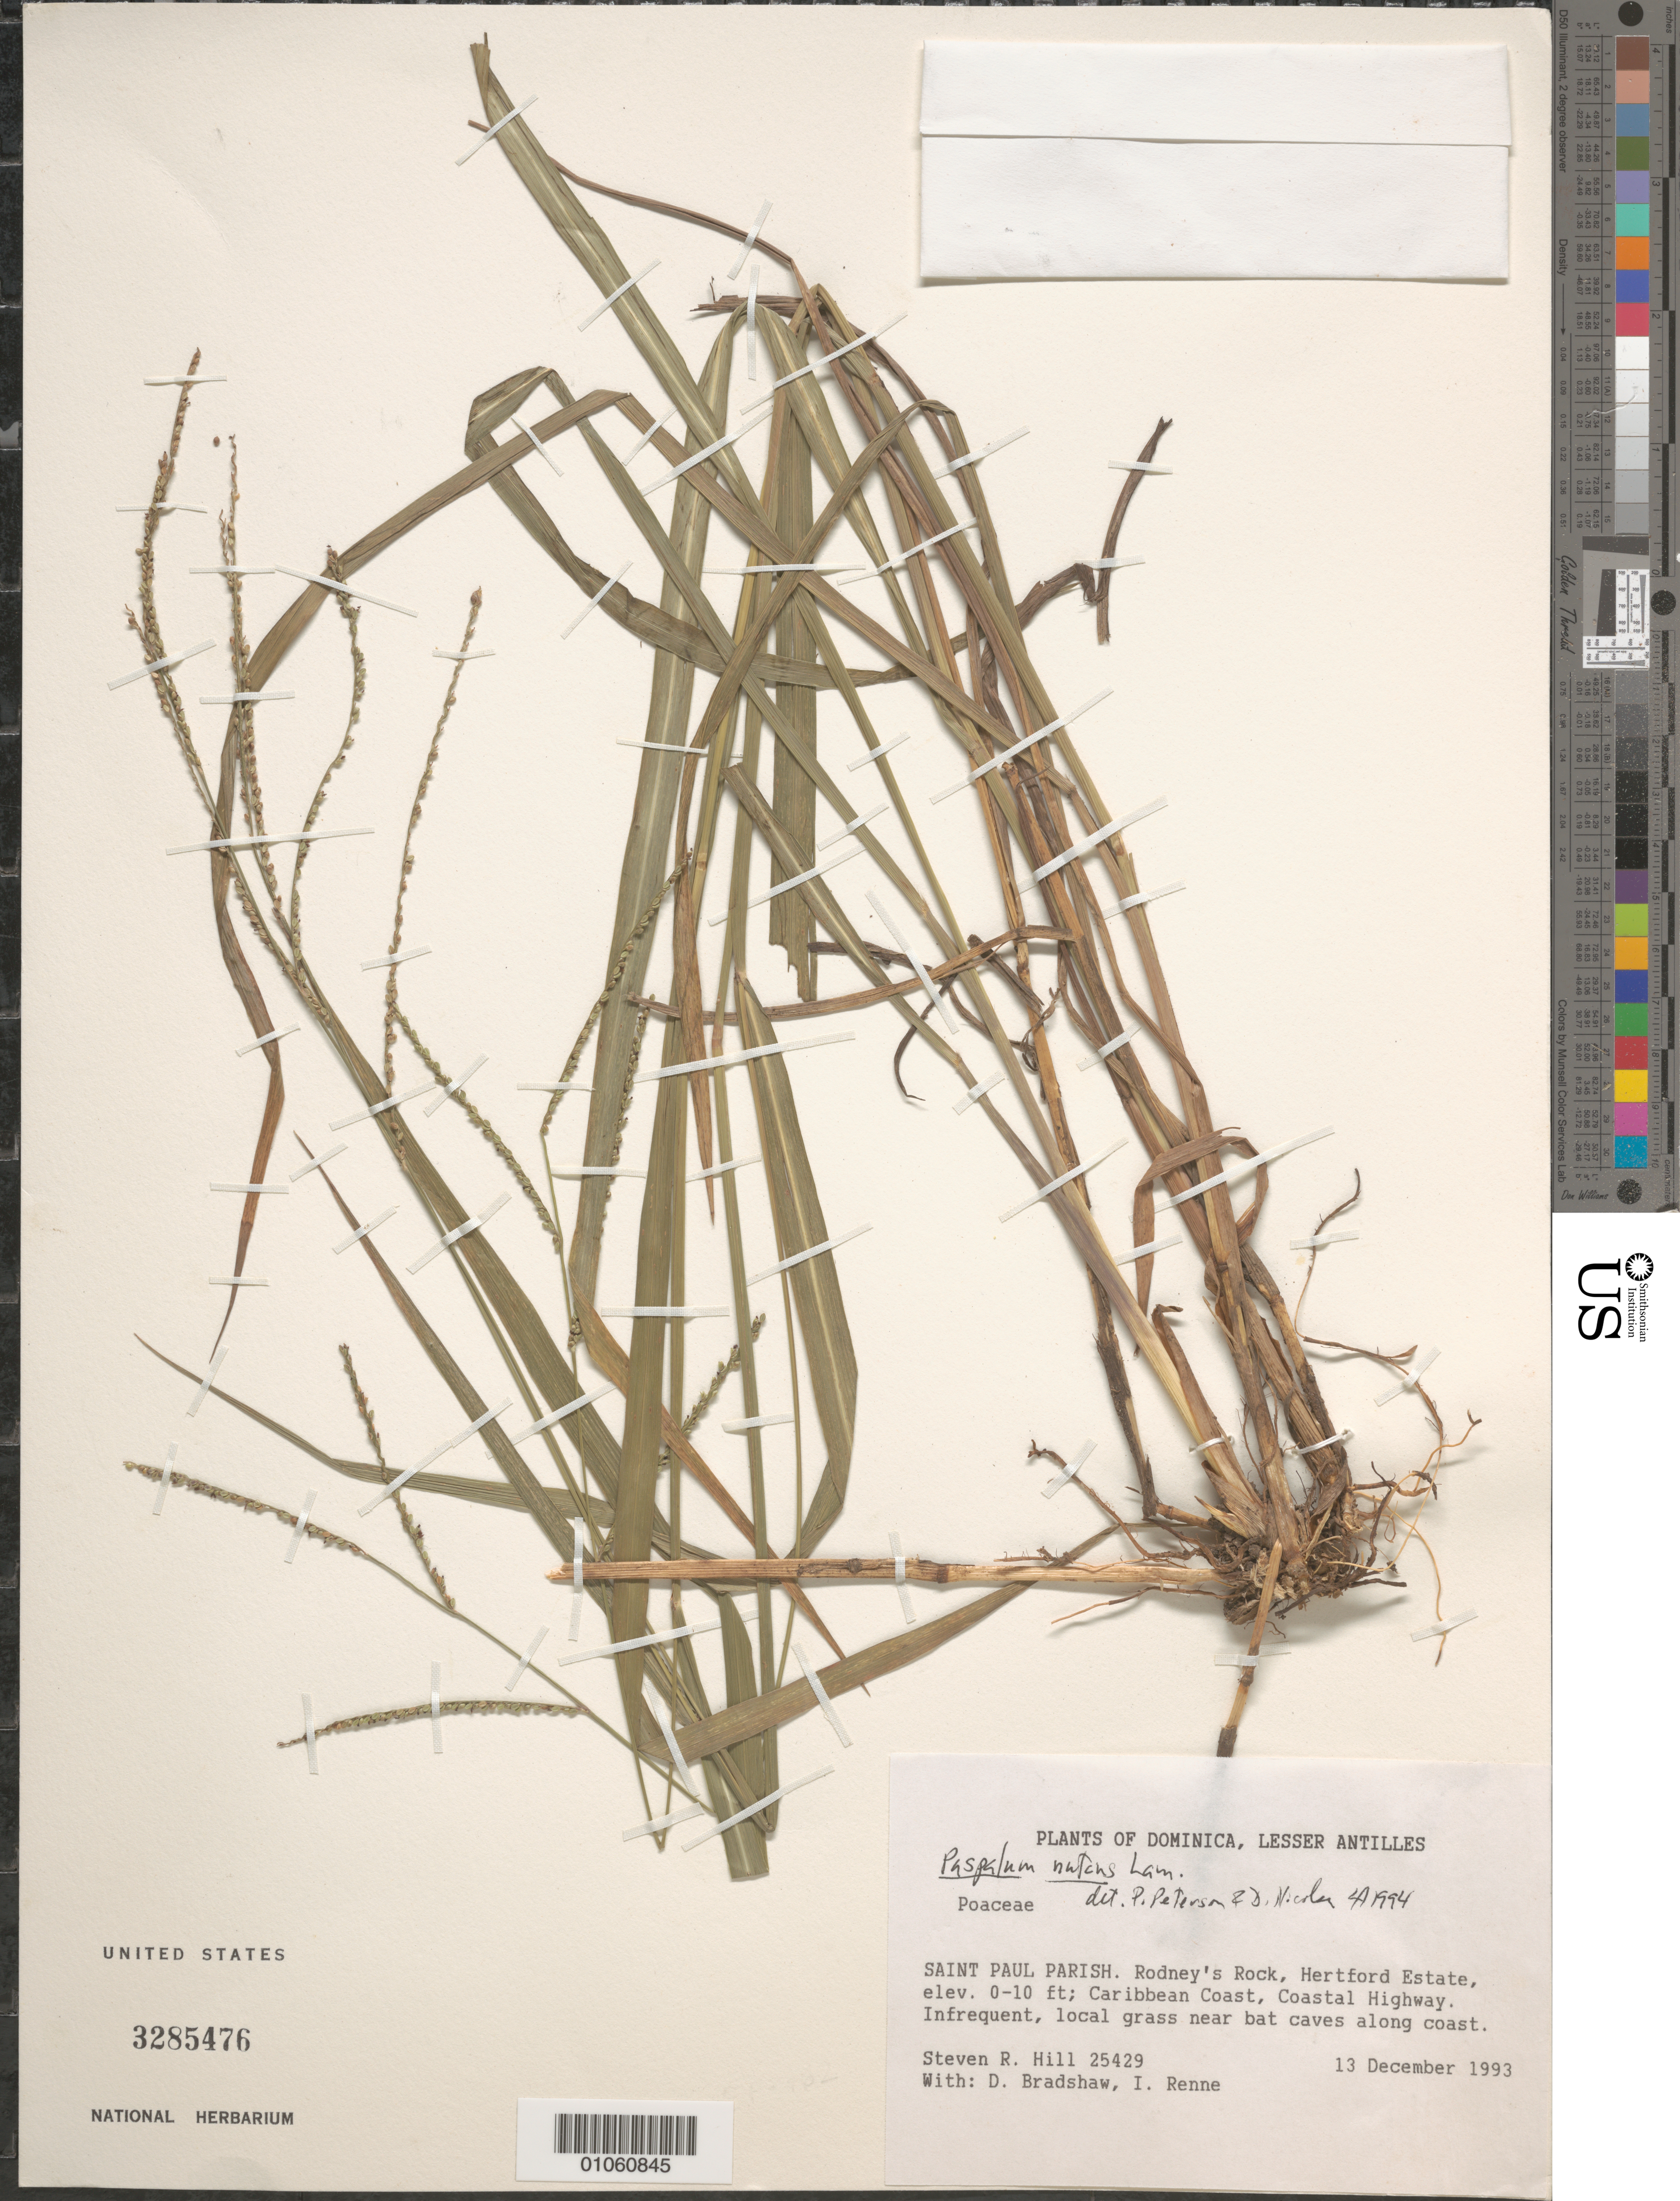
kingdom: Plantae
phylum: Tracheophyta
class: Liliopsida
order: Poales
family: Poaceae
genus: Paspalum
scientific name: Paspalum nutans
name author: Lam.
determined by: Peterson, P. M.; Nicolson, D. H.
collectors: S. R. Hill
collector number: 25429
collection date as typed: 13 Dec 1993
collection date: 1993-12-13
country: Dominica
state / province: St. Paul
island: Dominica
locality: Rodney's Rock, Hertford Estate, Caribbean Coast, Coastal Highway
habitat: Near bat caves along coast; infrequent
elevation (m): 0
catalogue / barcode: US 3285476